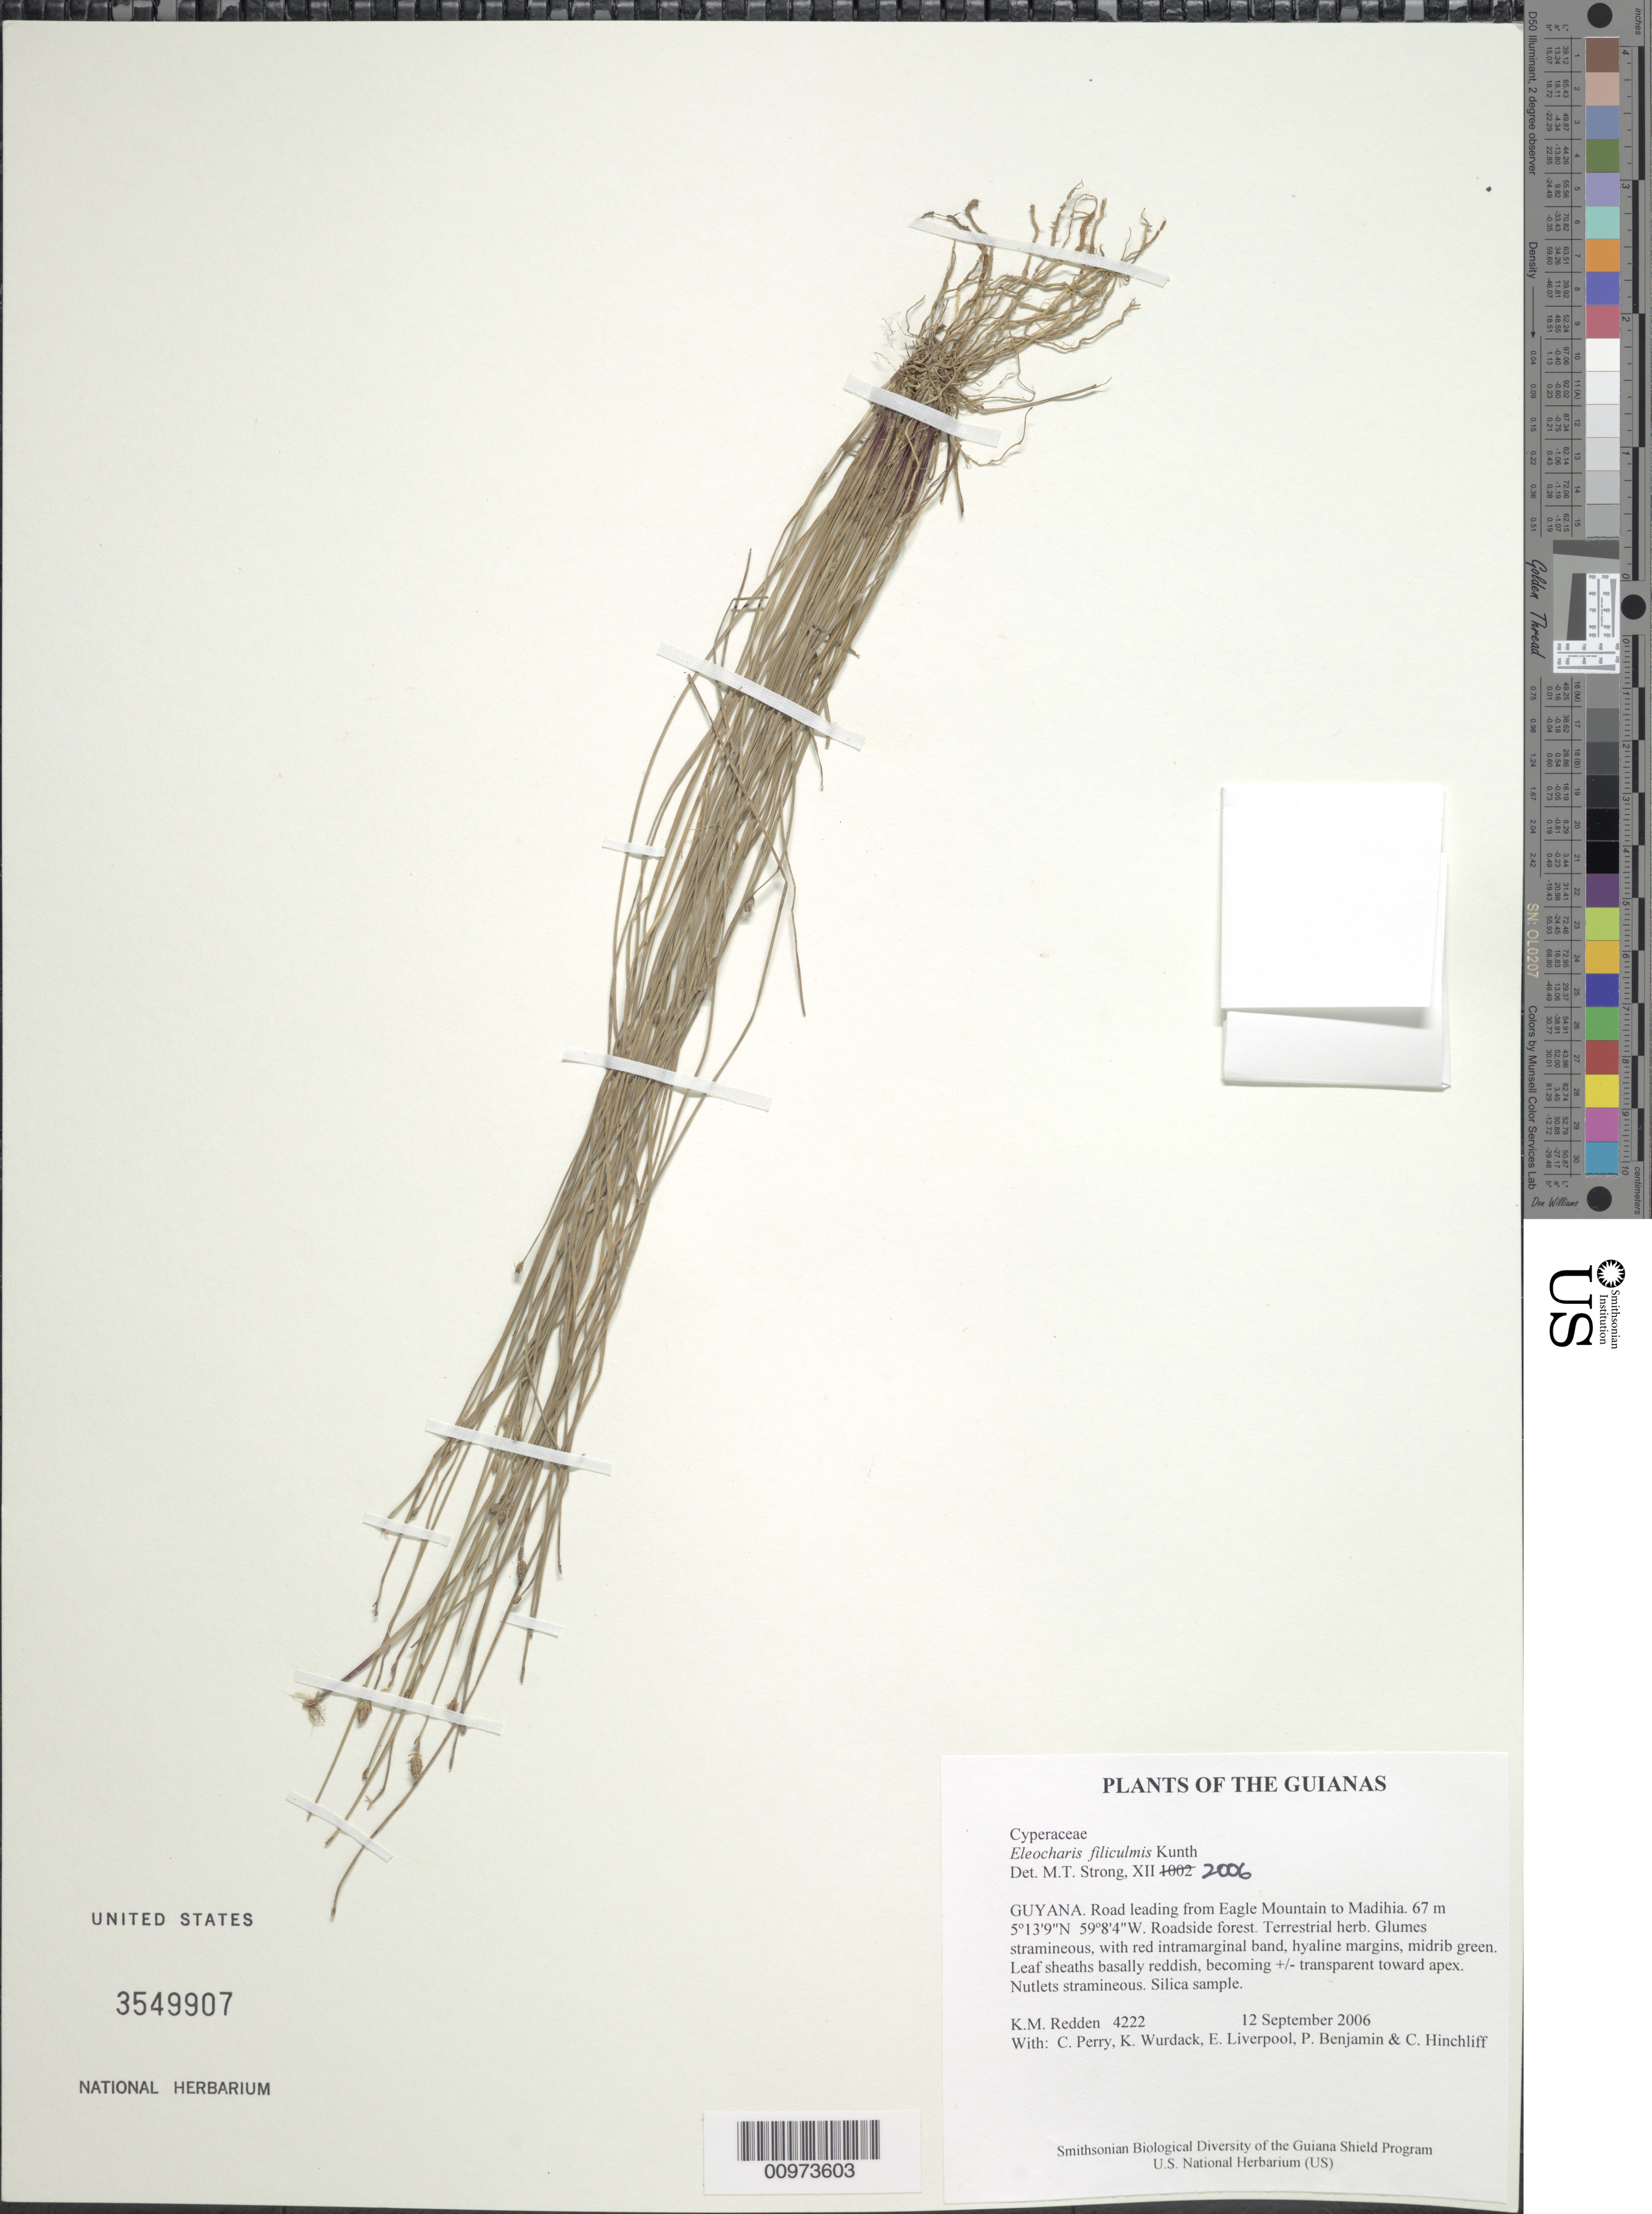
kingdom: Plantae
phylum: Tracheophyta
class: Liliopsida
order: Poales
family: Cyperaceae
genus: Eleocharis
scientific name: Eleocharis filiculmis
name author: Kunth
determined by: Strong, M. T., (US), Smithsonian Institution - National Museum of Natural History (UNITED STATES)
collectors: K. M. Redden, C. Perry, K. Wurdack, E. Liverpool, P. Benjamin & C. E. Hinchliff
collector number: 4222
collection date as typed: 12 September 2006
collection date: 2006-09-12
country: Guyana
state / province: Potaro-Siparuni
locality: Road leading from Eagle Mountain to Madihia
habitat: Roadside forest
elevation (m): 67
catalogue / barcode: US 3549907